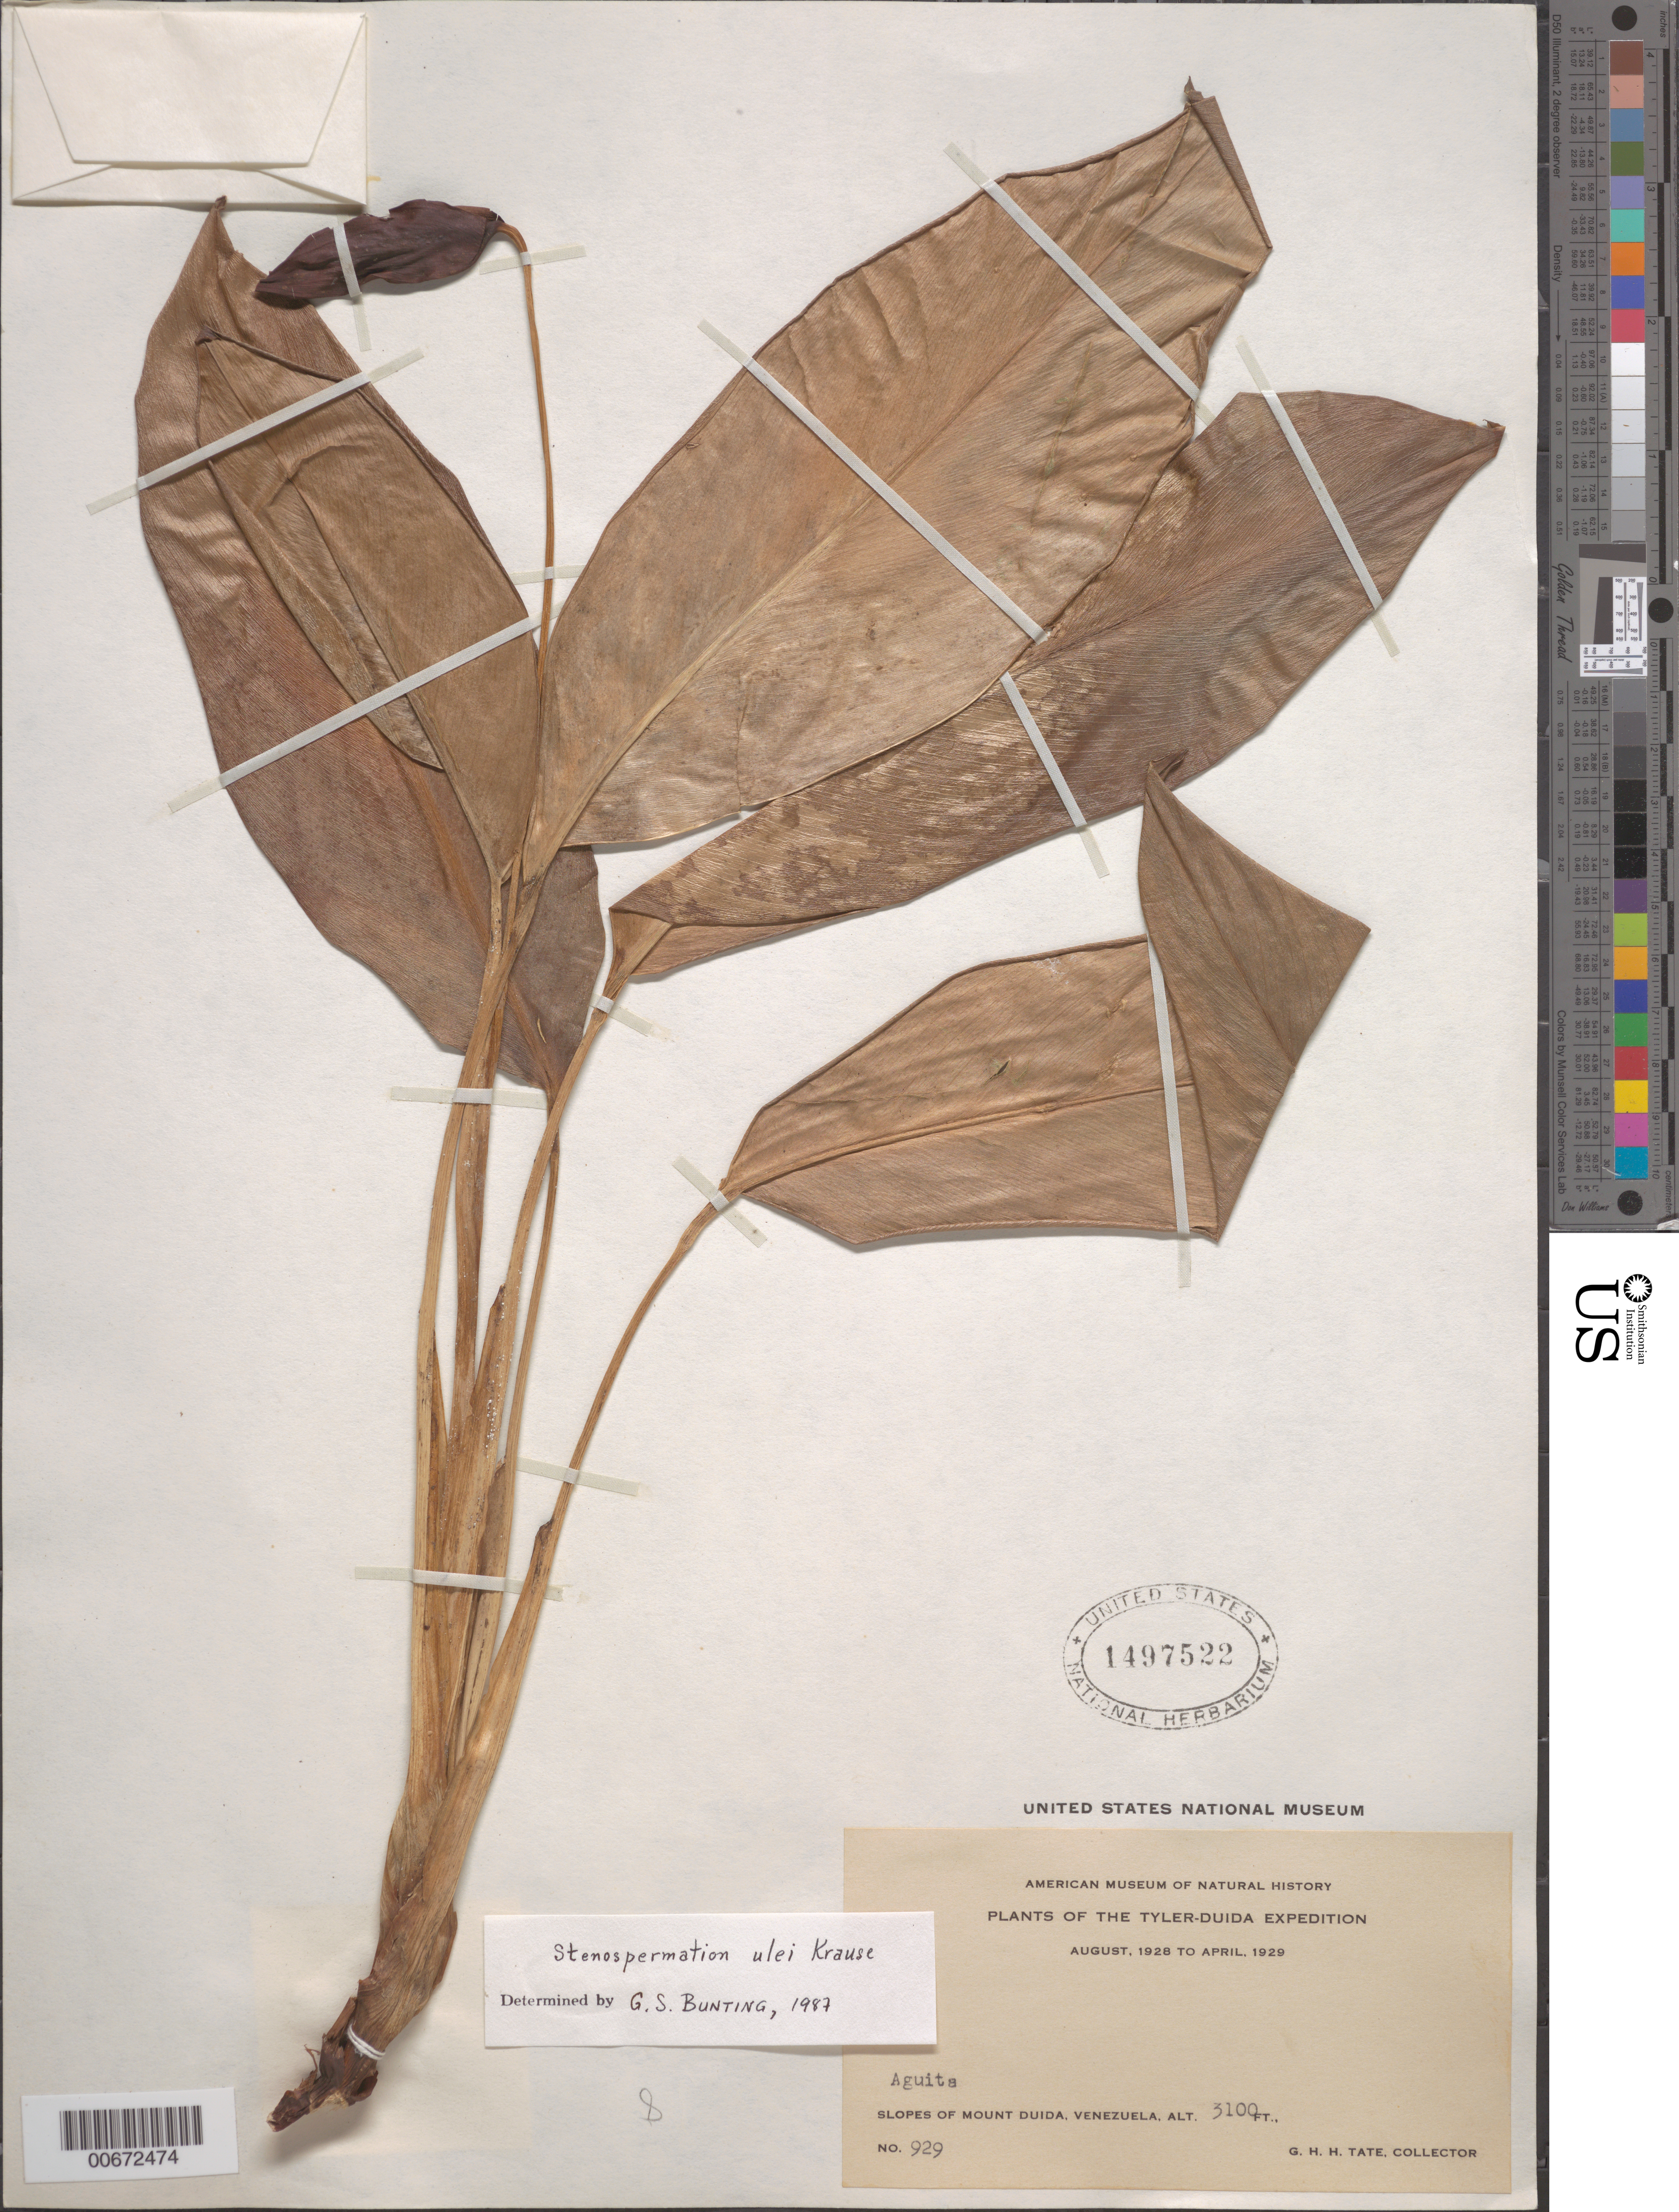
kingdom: Plantae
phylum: Tracheophyta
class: Liliopsida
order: Alismatales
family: Araceae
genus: Stenospermation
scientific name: Stenospermation ulei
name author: K. Krause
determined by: Bunting, G. S.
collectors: G. H. H.Tate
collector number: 929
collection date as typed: Aug-28 to Apr-29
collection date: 1928-08/1929-04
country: Venezuela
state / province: Amazonas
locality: Aquita, slopes of Mt. Duida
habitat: Slopes. Aguita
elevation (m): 945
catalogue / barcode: US 1497522